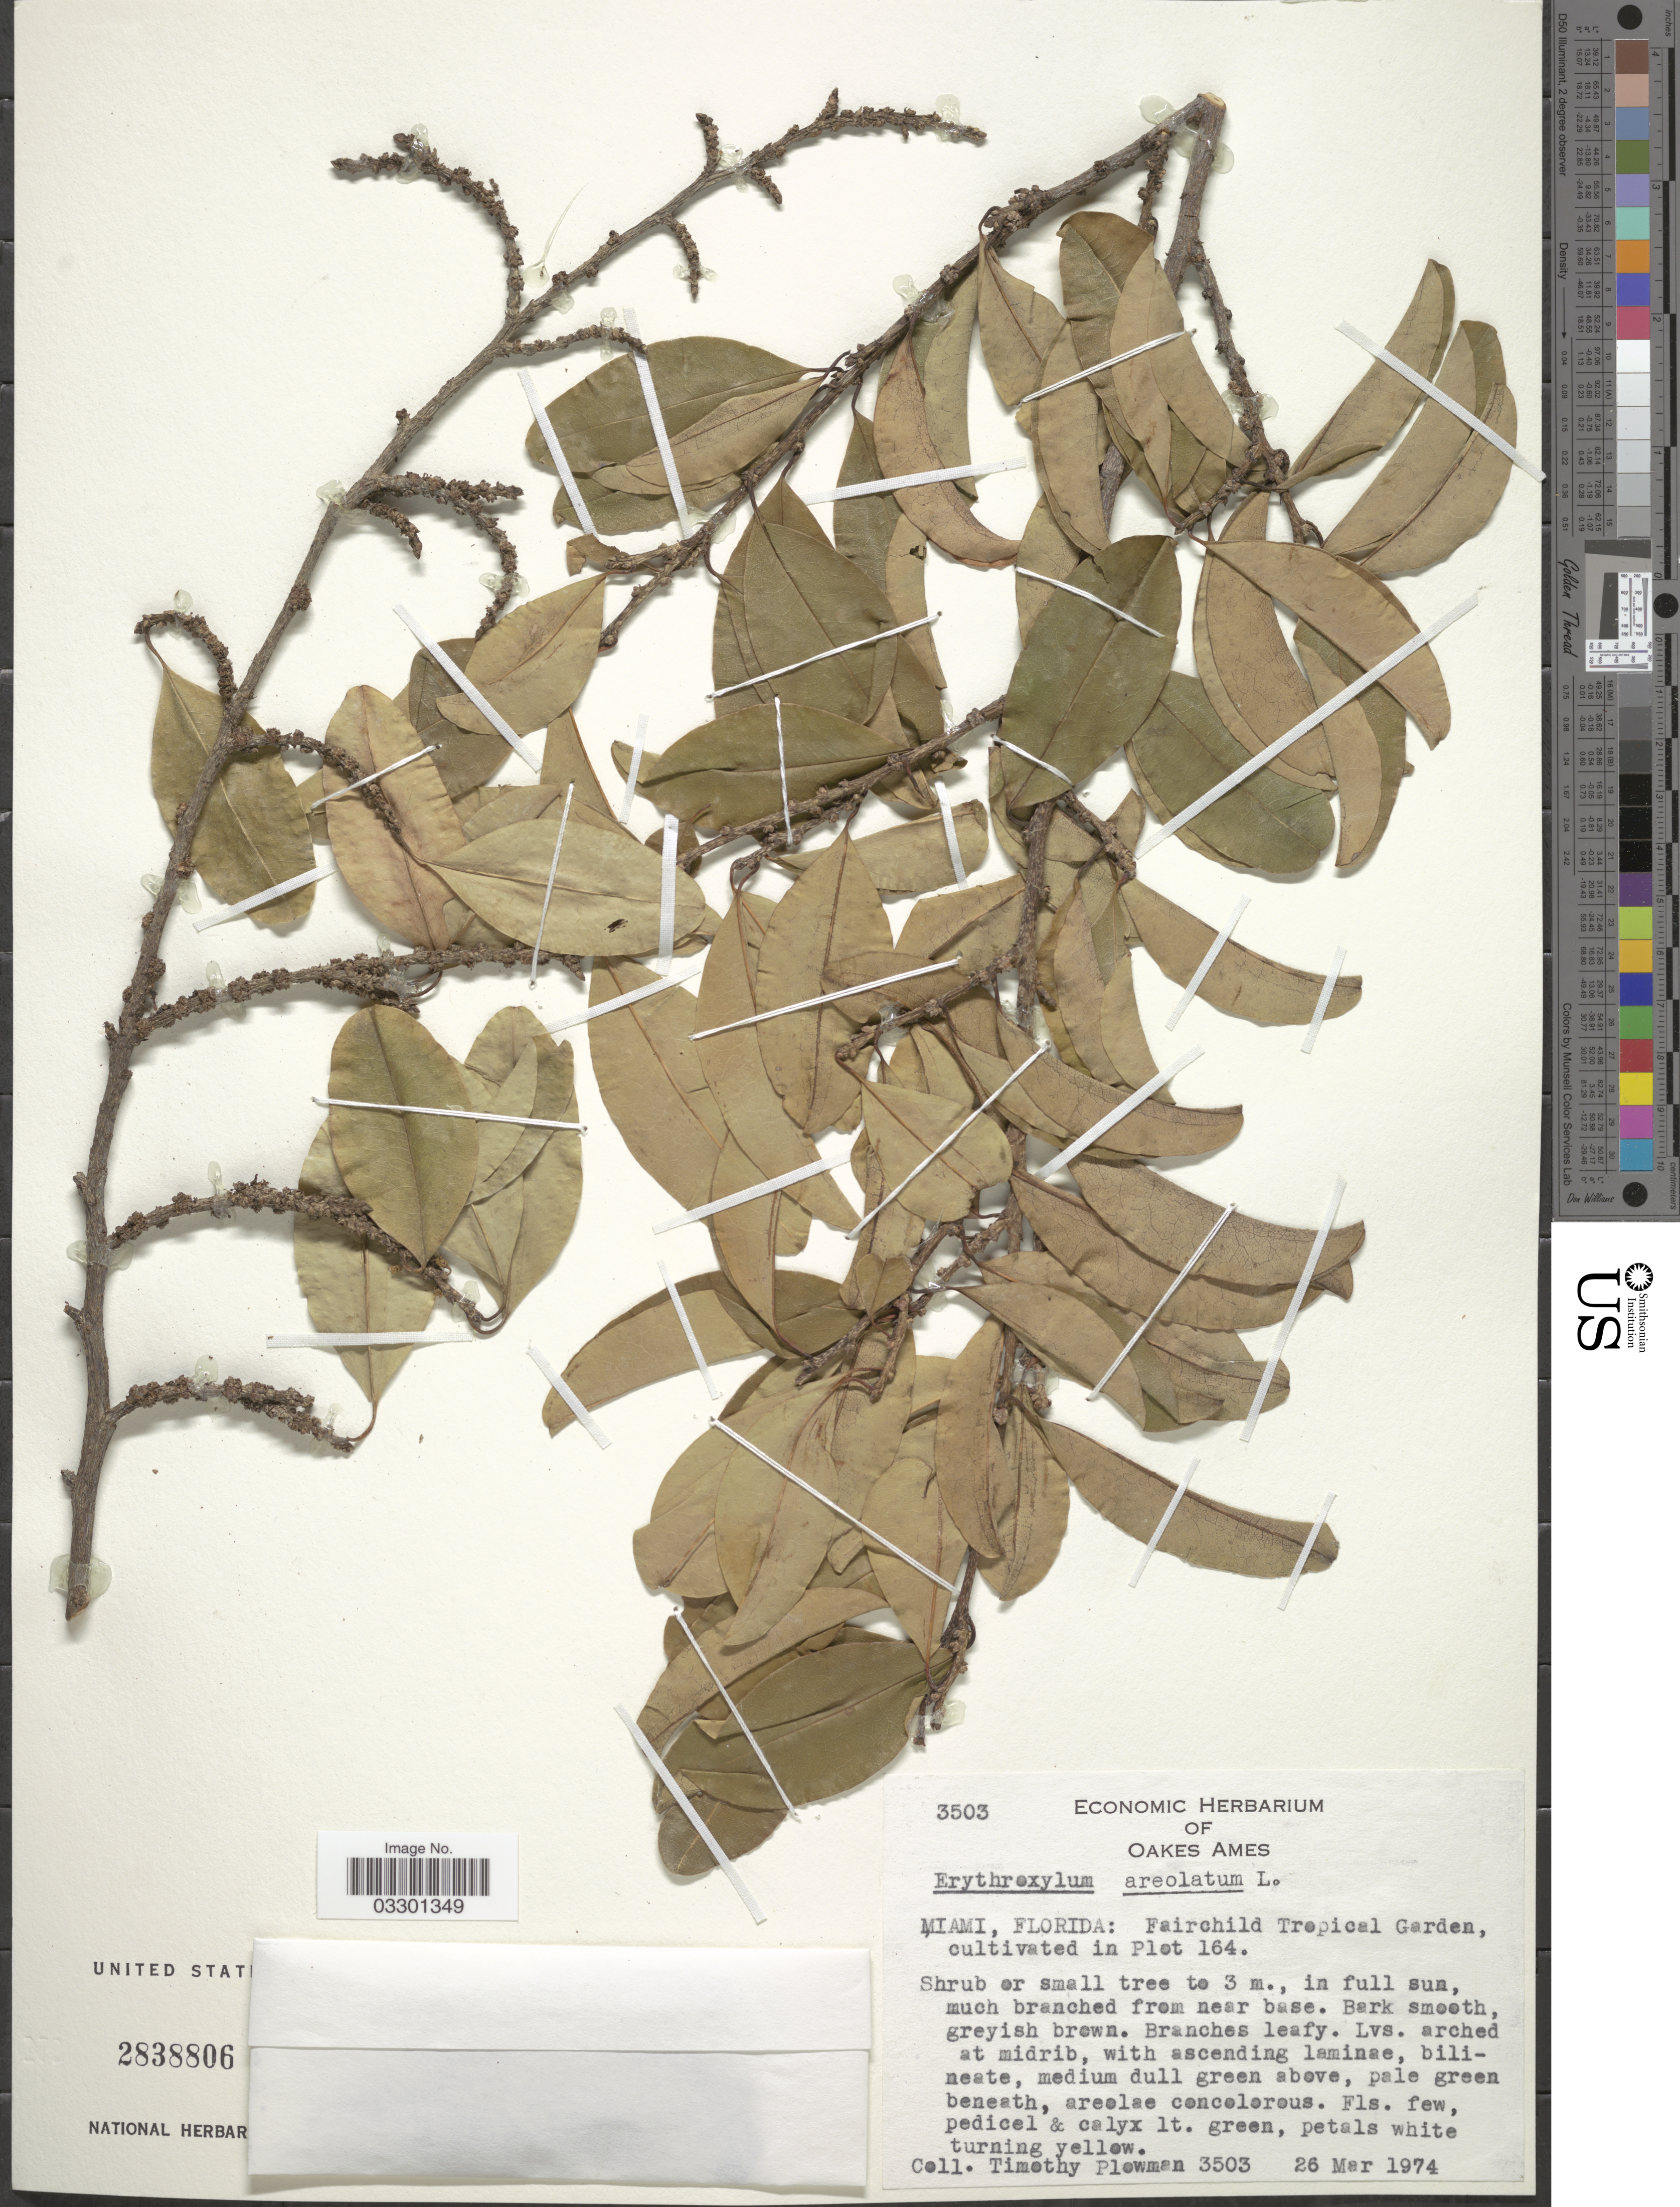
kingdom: Plantae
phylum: Tracheophyta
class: Magnoliopsida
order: Malpighiales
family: Erythroxylaceae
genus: Erythroxylum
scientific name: Erythroxylum areolatum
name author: L.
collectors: T. Plowman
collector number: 3503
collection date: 1974-03-26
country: United States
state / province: Florida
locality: Miami: Fairchild Tropical Garden, cultivated in Plot 164.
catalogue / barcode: US 2838806